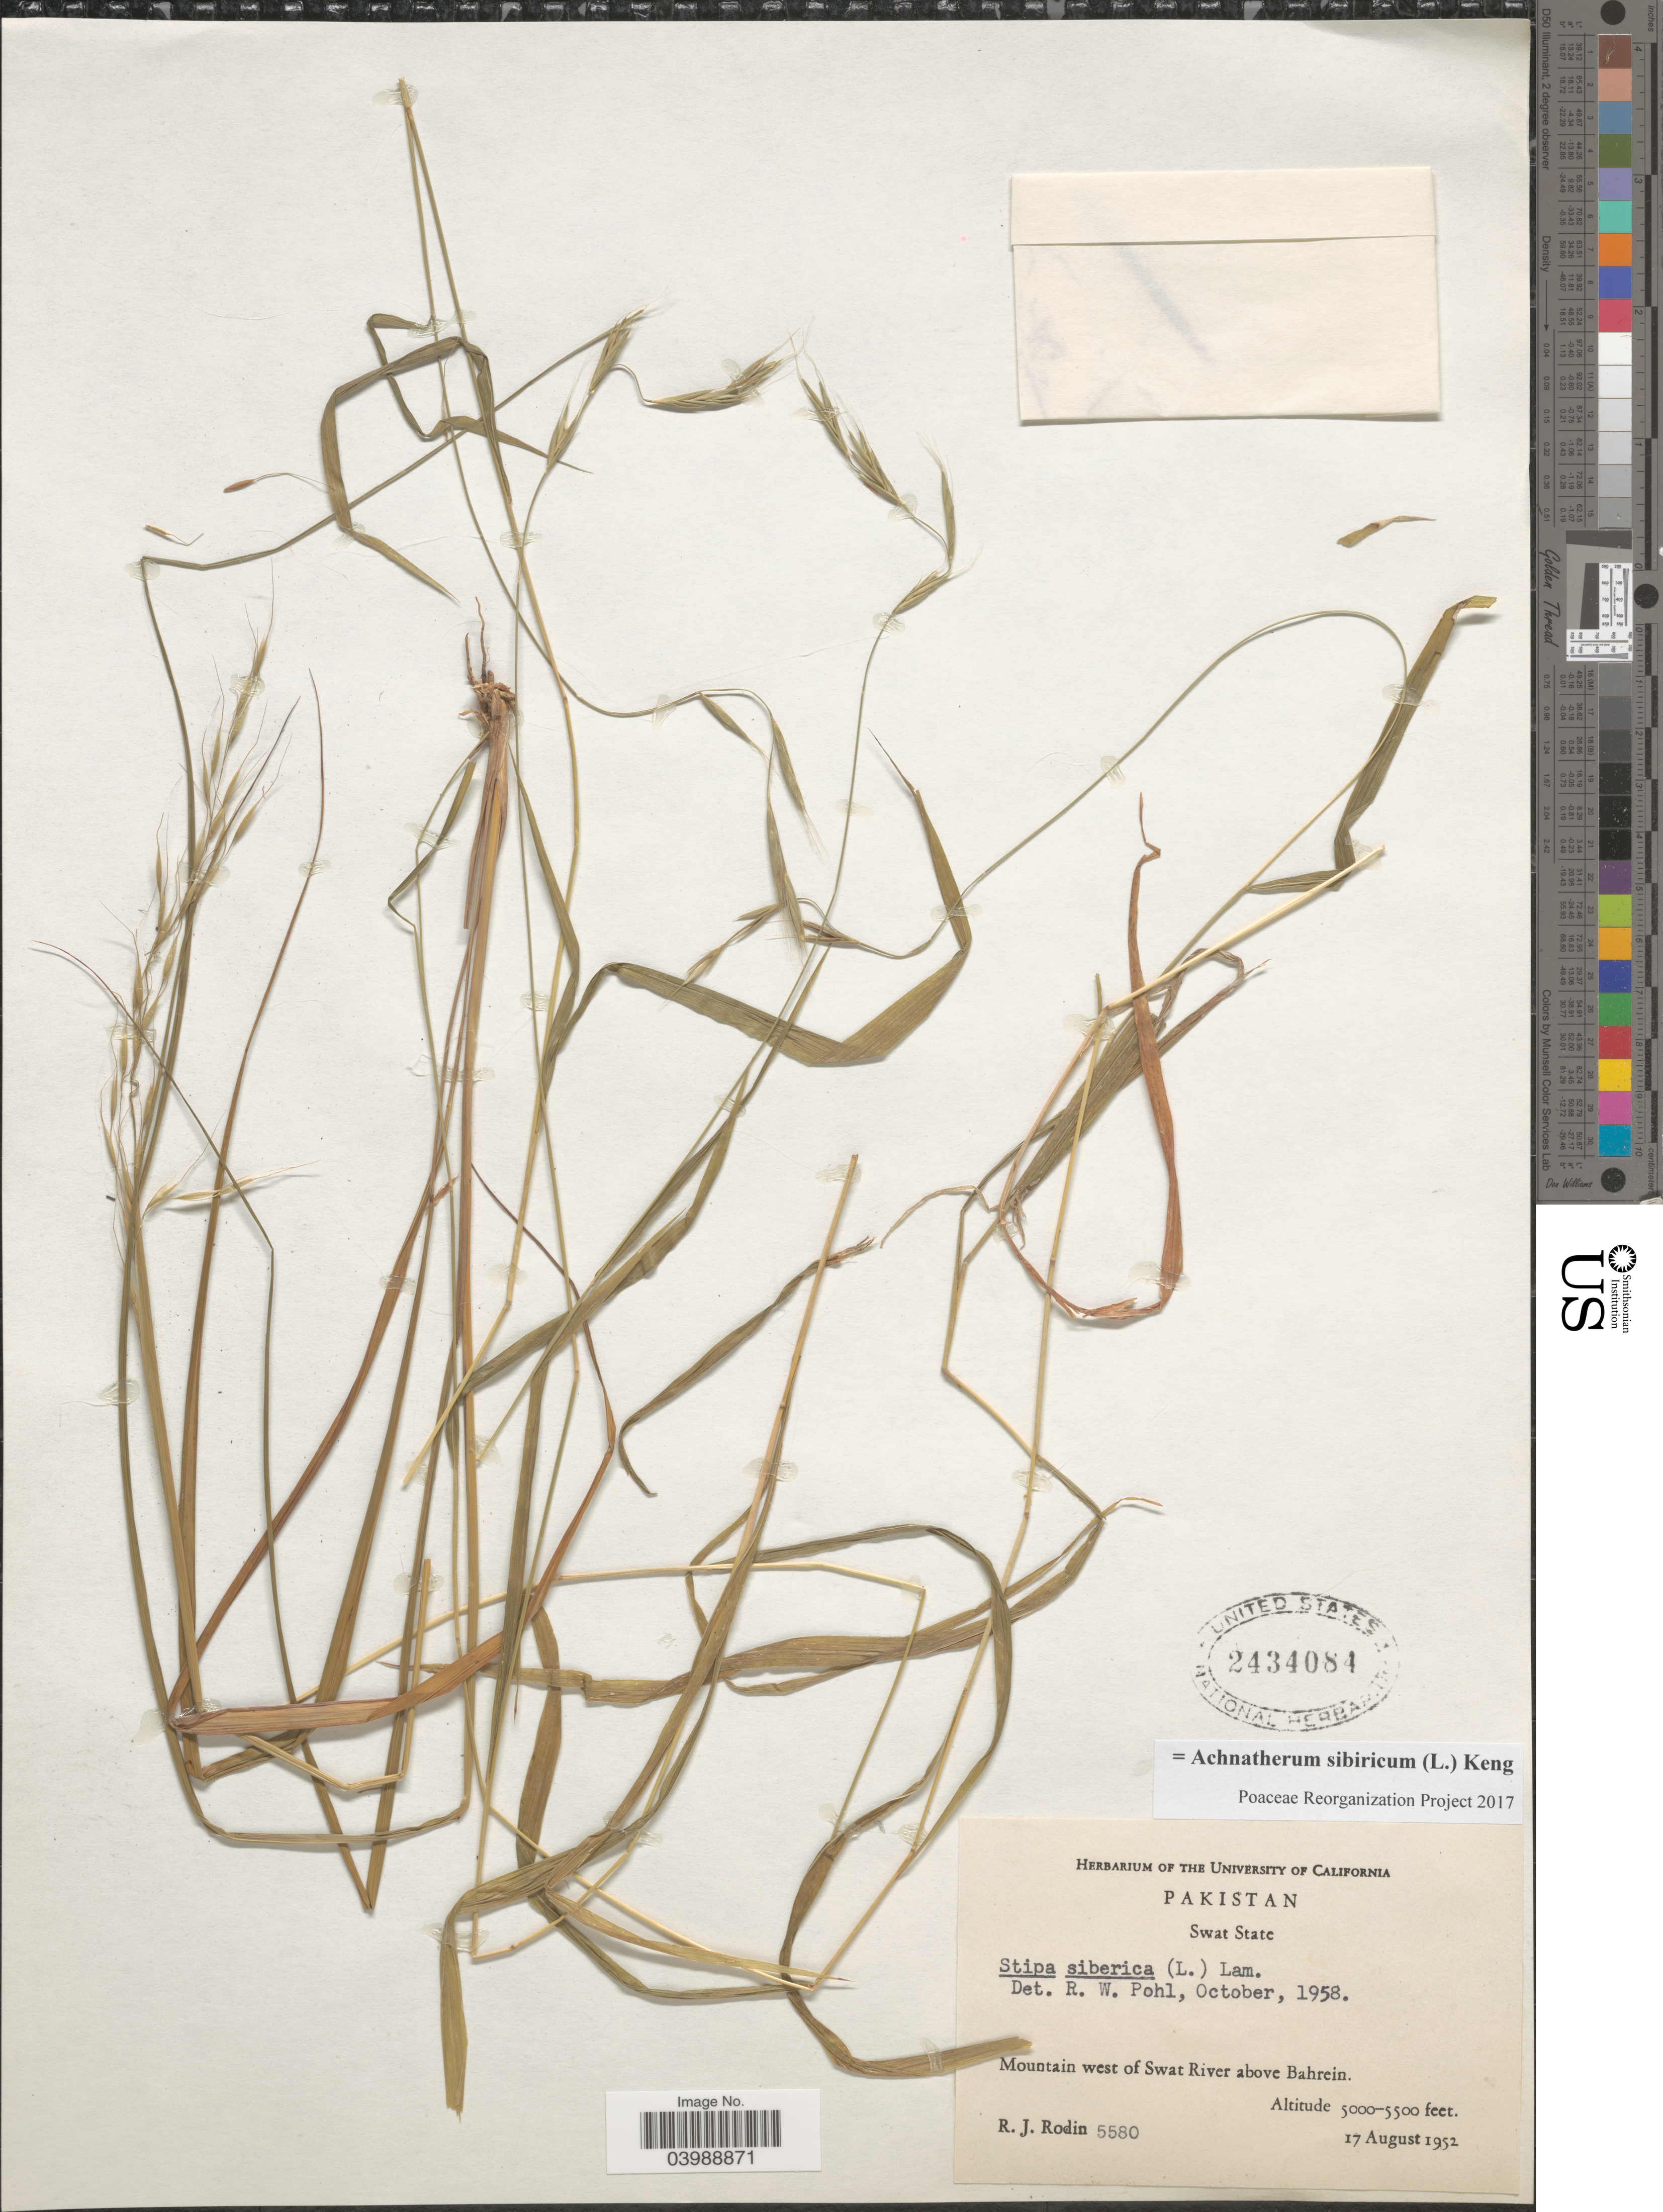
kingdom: Plantae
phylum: Tracheophyta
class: Liliopsida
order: Poales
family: Poaceae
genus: Achnatherum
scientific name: Achnatherum sibiricum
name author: (L.) Keng ex Tzvelev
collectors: R. J. Rodin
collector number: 5580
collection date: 1952-08-17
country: Pakistan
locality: Swat State. Mountain west of Swat River above Bahrein.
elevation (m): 1524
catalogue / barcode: US 2434084